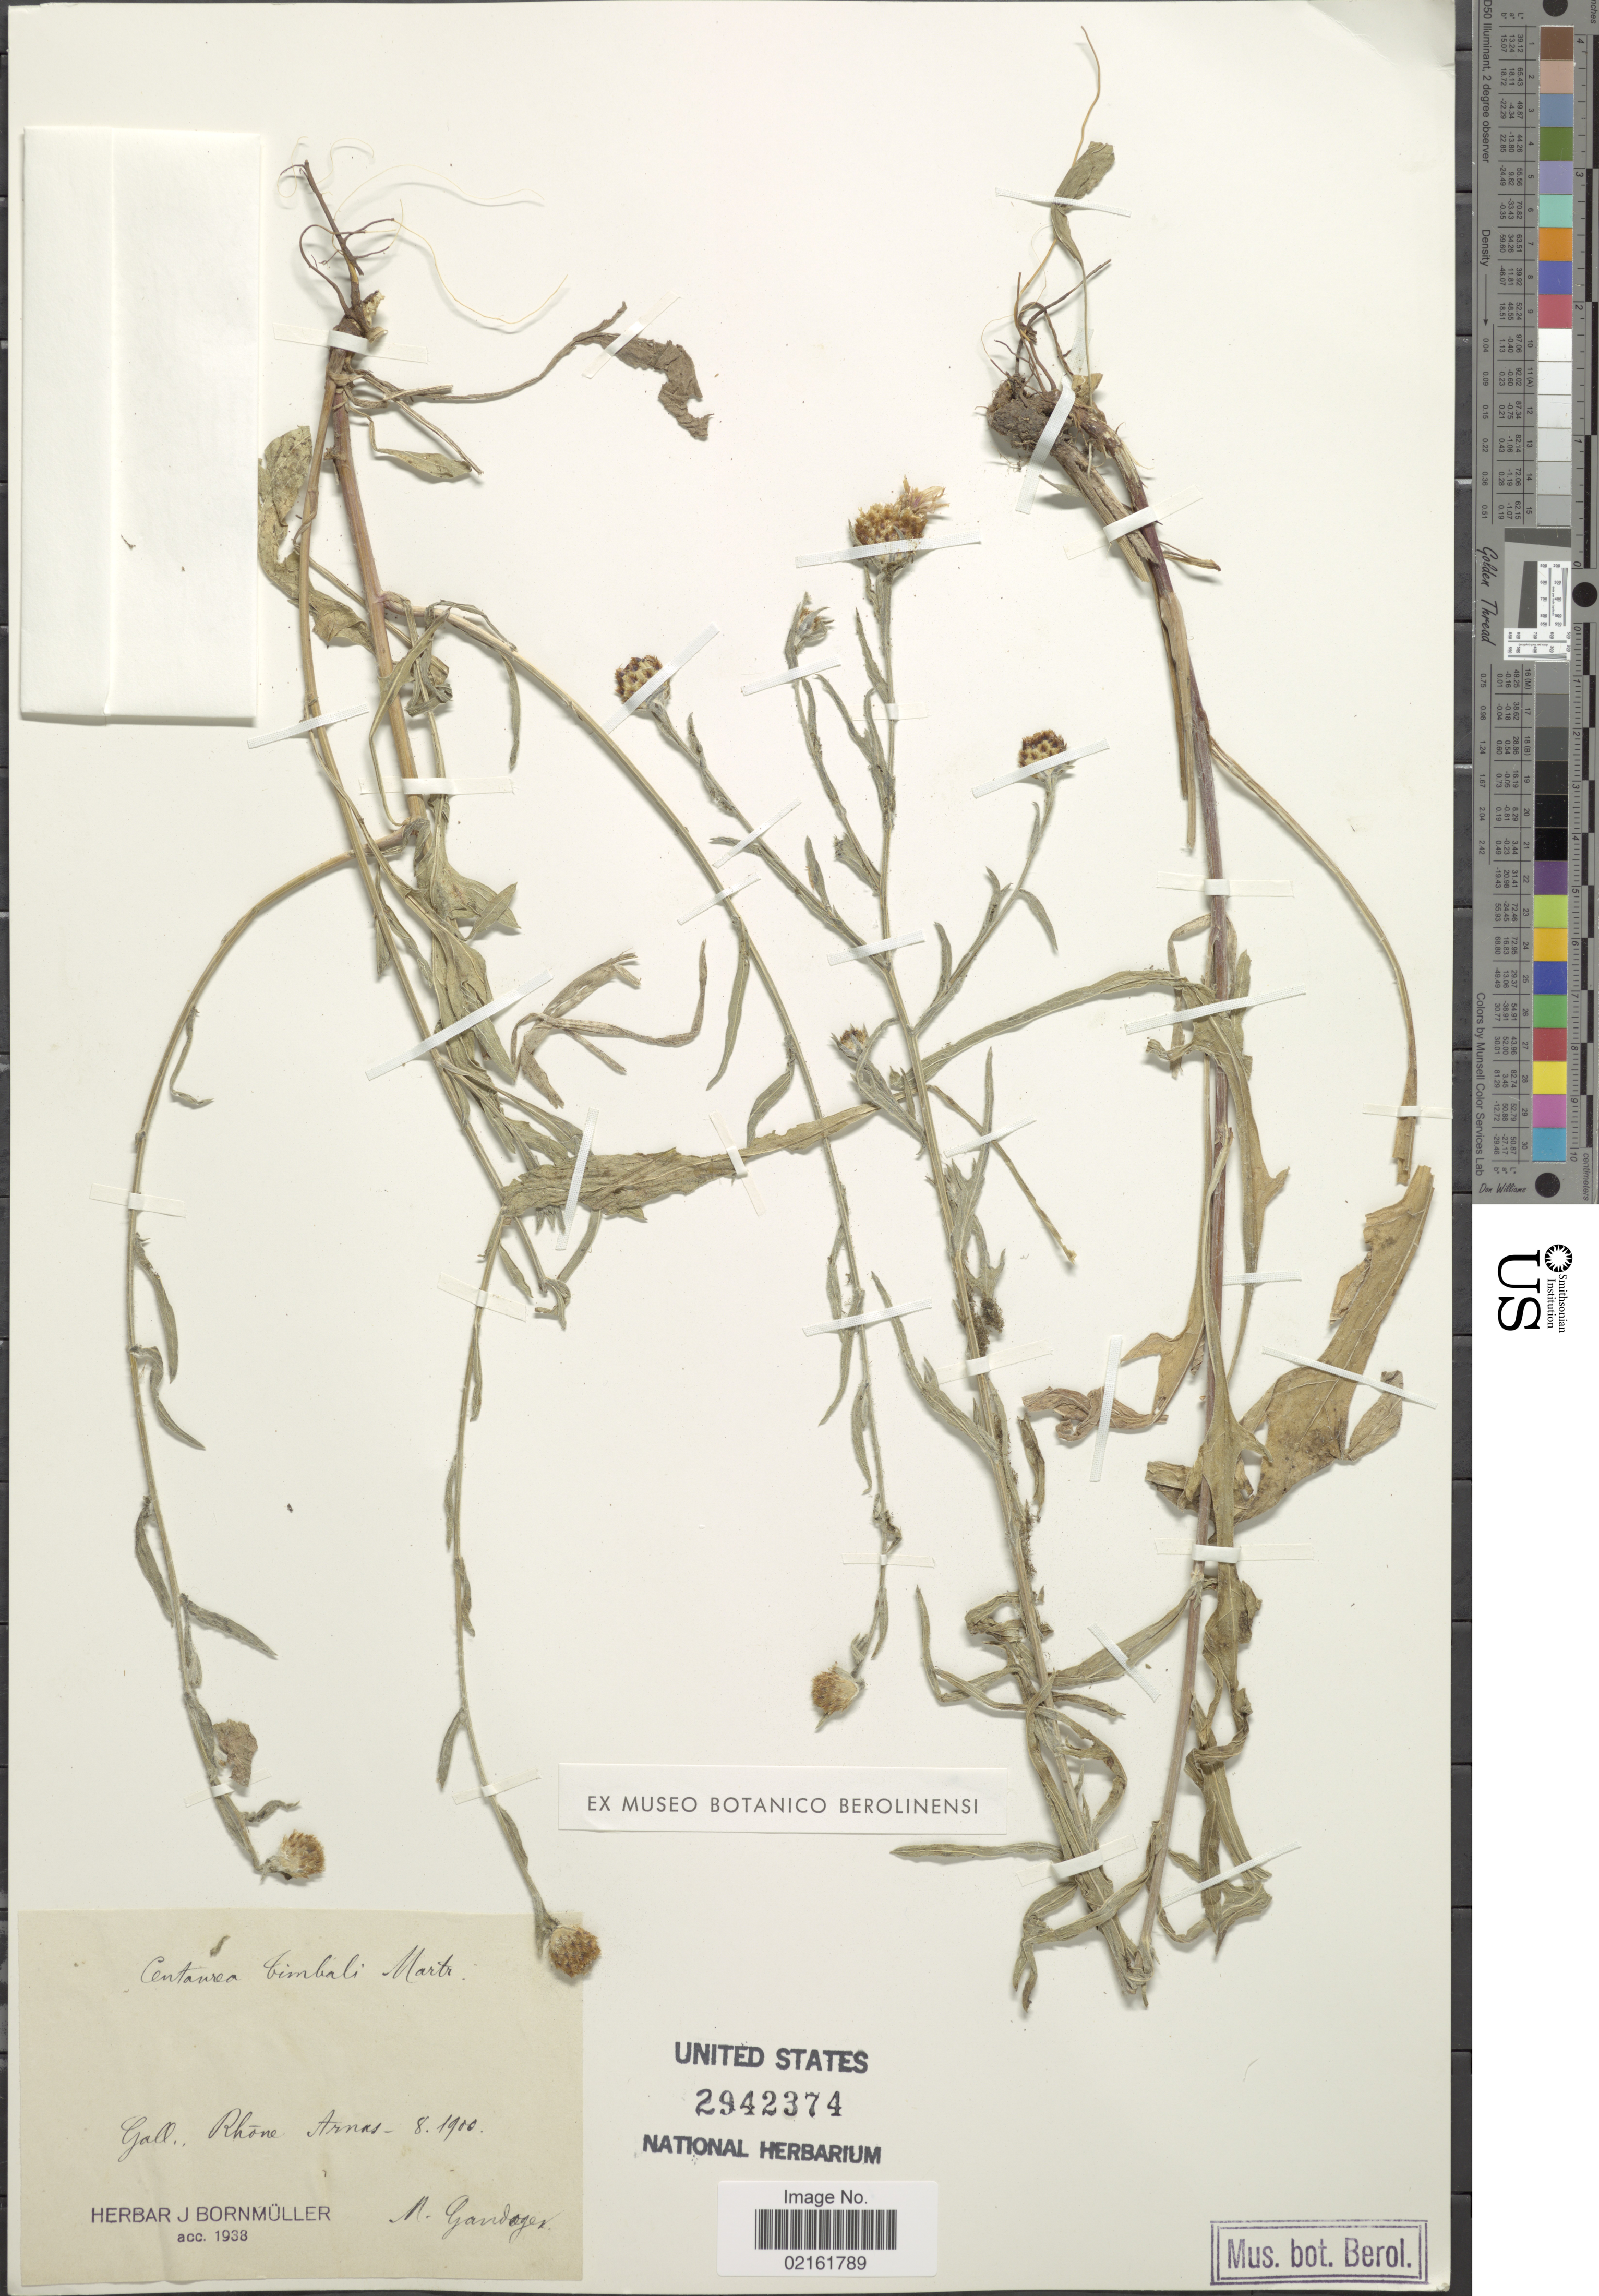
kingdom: Plantae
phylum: Tracheophyta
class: Magnoliopsida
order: Asterales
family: Asteraceae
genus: Centaurea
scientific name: Centaurea timbalii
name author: Martrin-Donos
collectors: M. Gandoger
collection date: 1900-08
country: France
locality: Gall., Rhone Arnas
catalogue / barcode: US 2942374